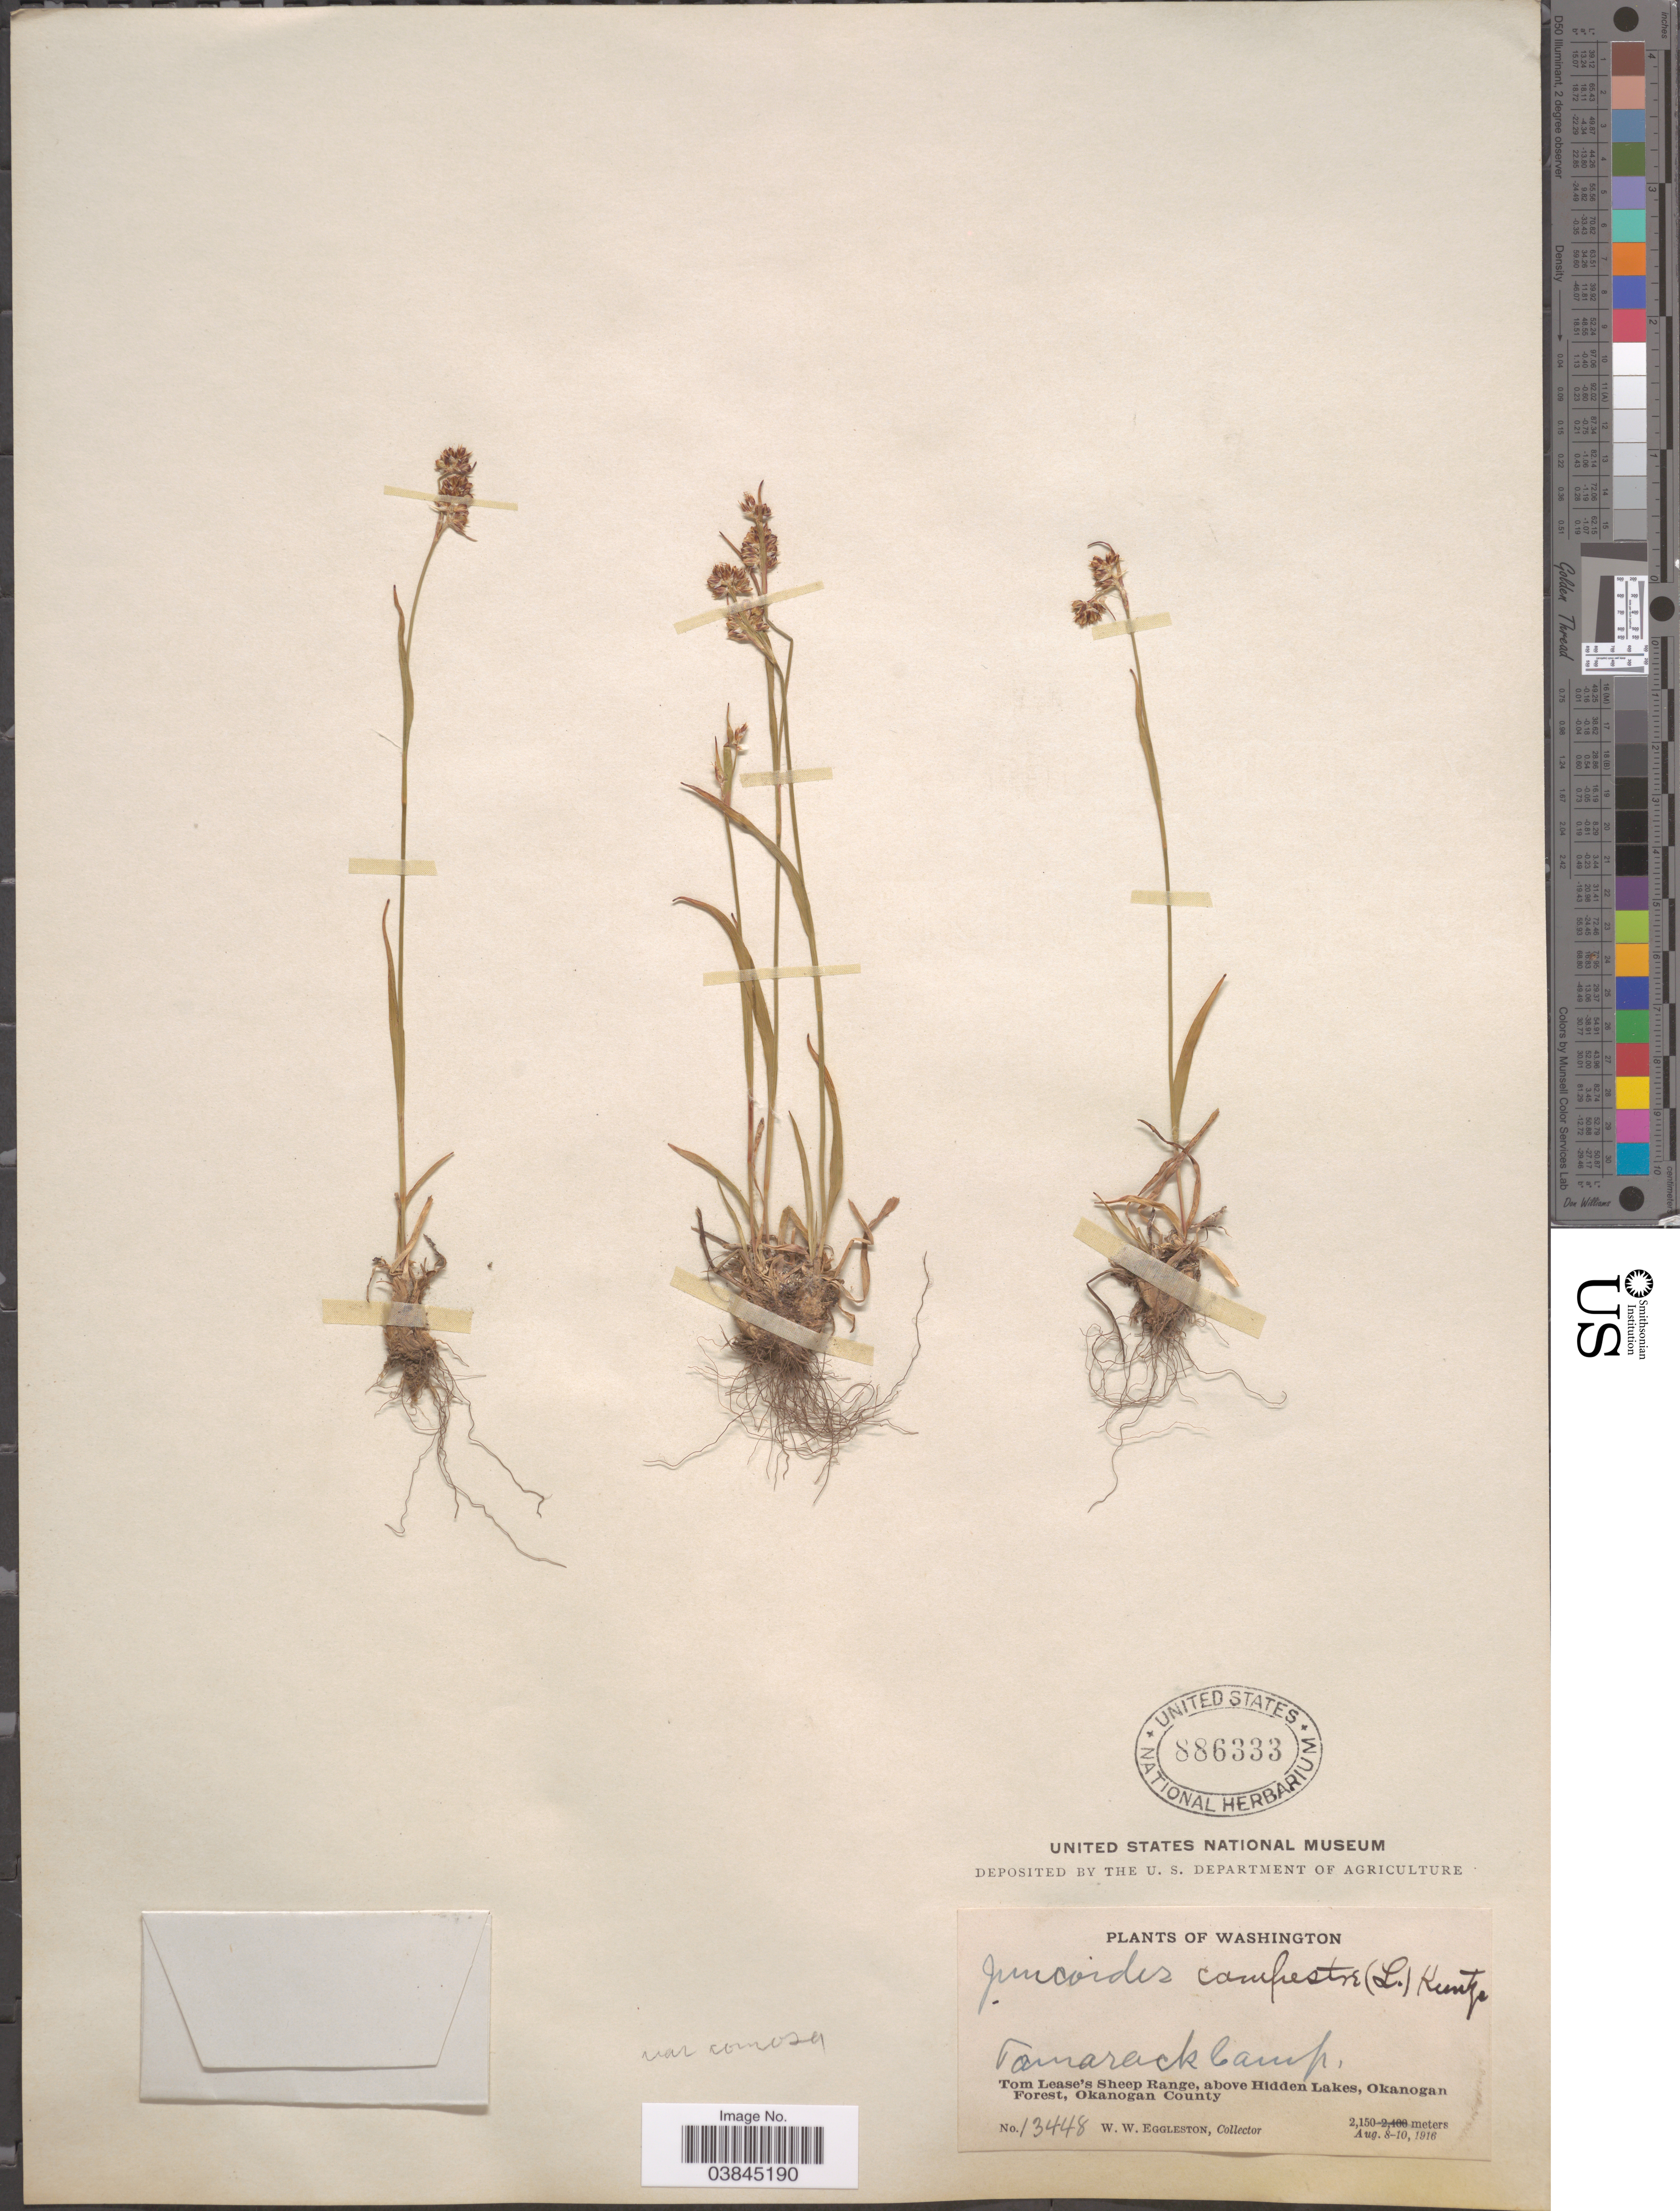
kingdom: Plantae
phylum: Tracheophyta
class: Liliopsida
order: Poales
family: Juncaceae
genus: Luzula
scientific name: Luzula campestris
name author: (L.) DC.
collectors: W. W. Eggleston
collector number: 13448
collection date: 1916-08-08/1916-08-10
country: United States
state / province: Washington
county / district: Okanogan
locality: Tamarack Camp, Tom Lease's Sheep Range, above Hidden Lakes, Okanogan Forest, Okanogan County.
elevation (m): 2150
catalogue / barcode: US 886333